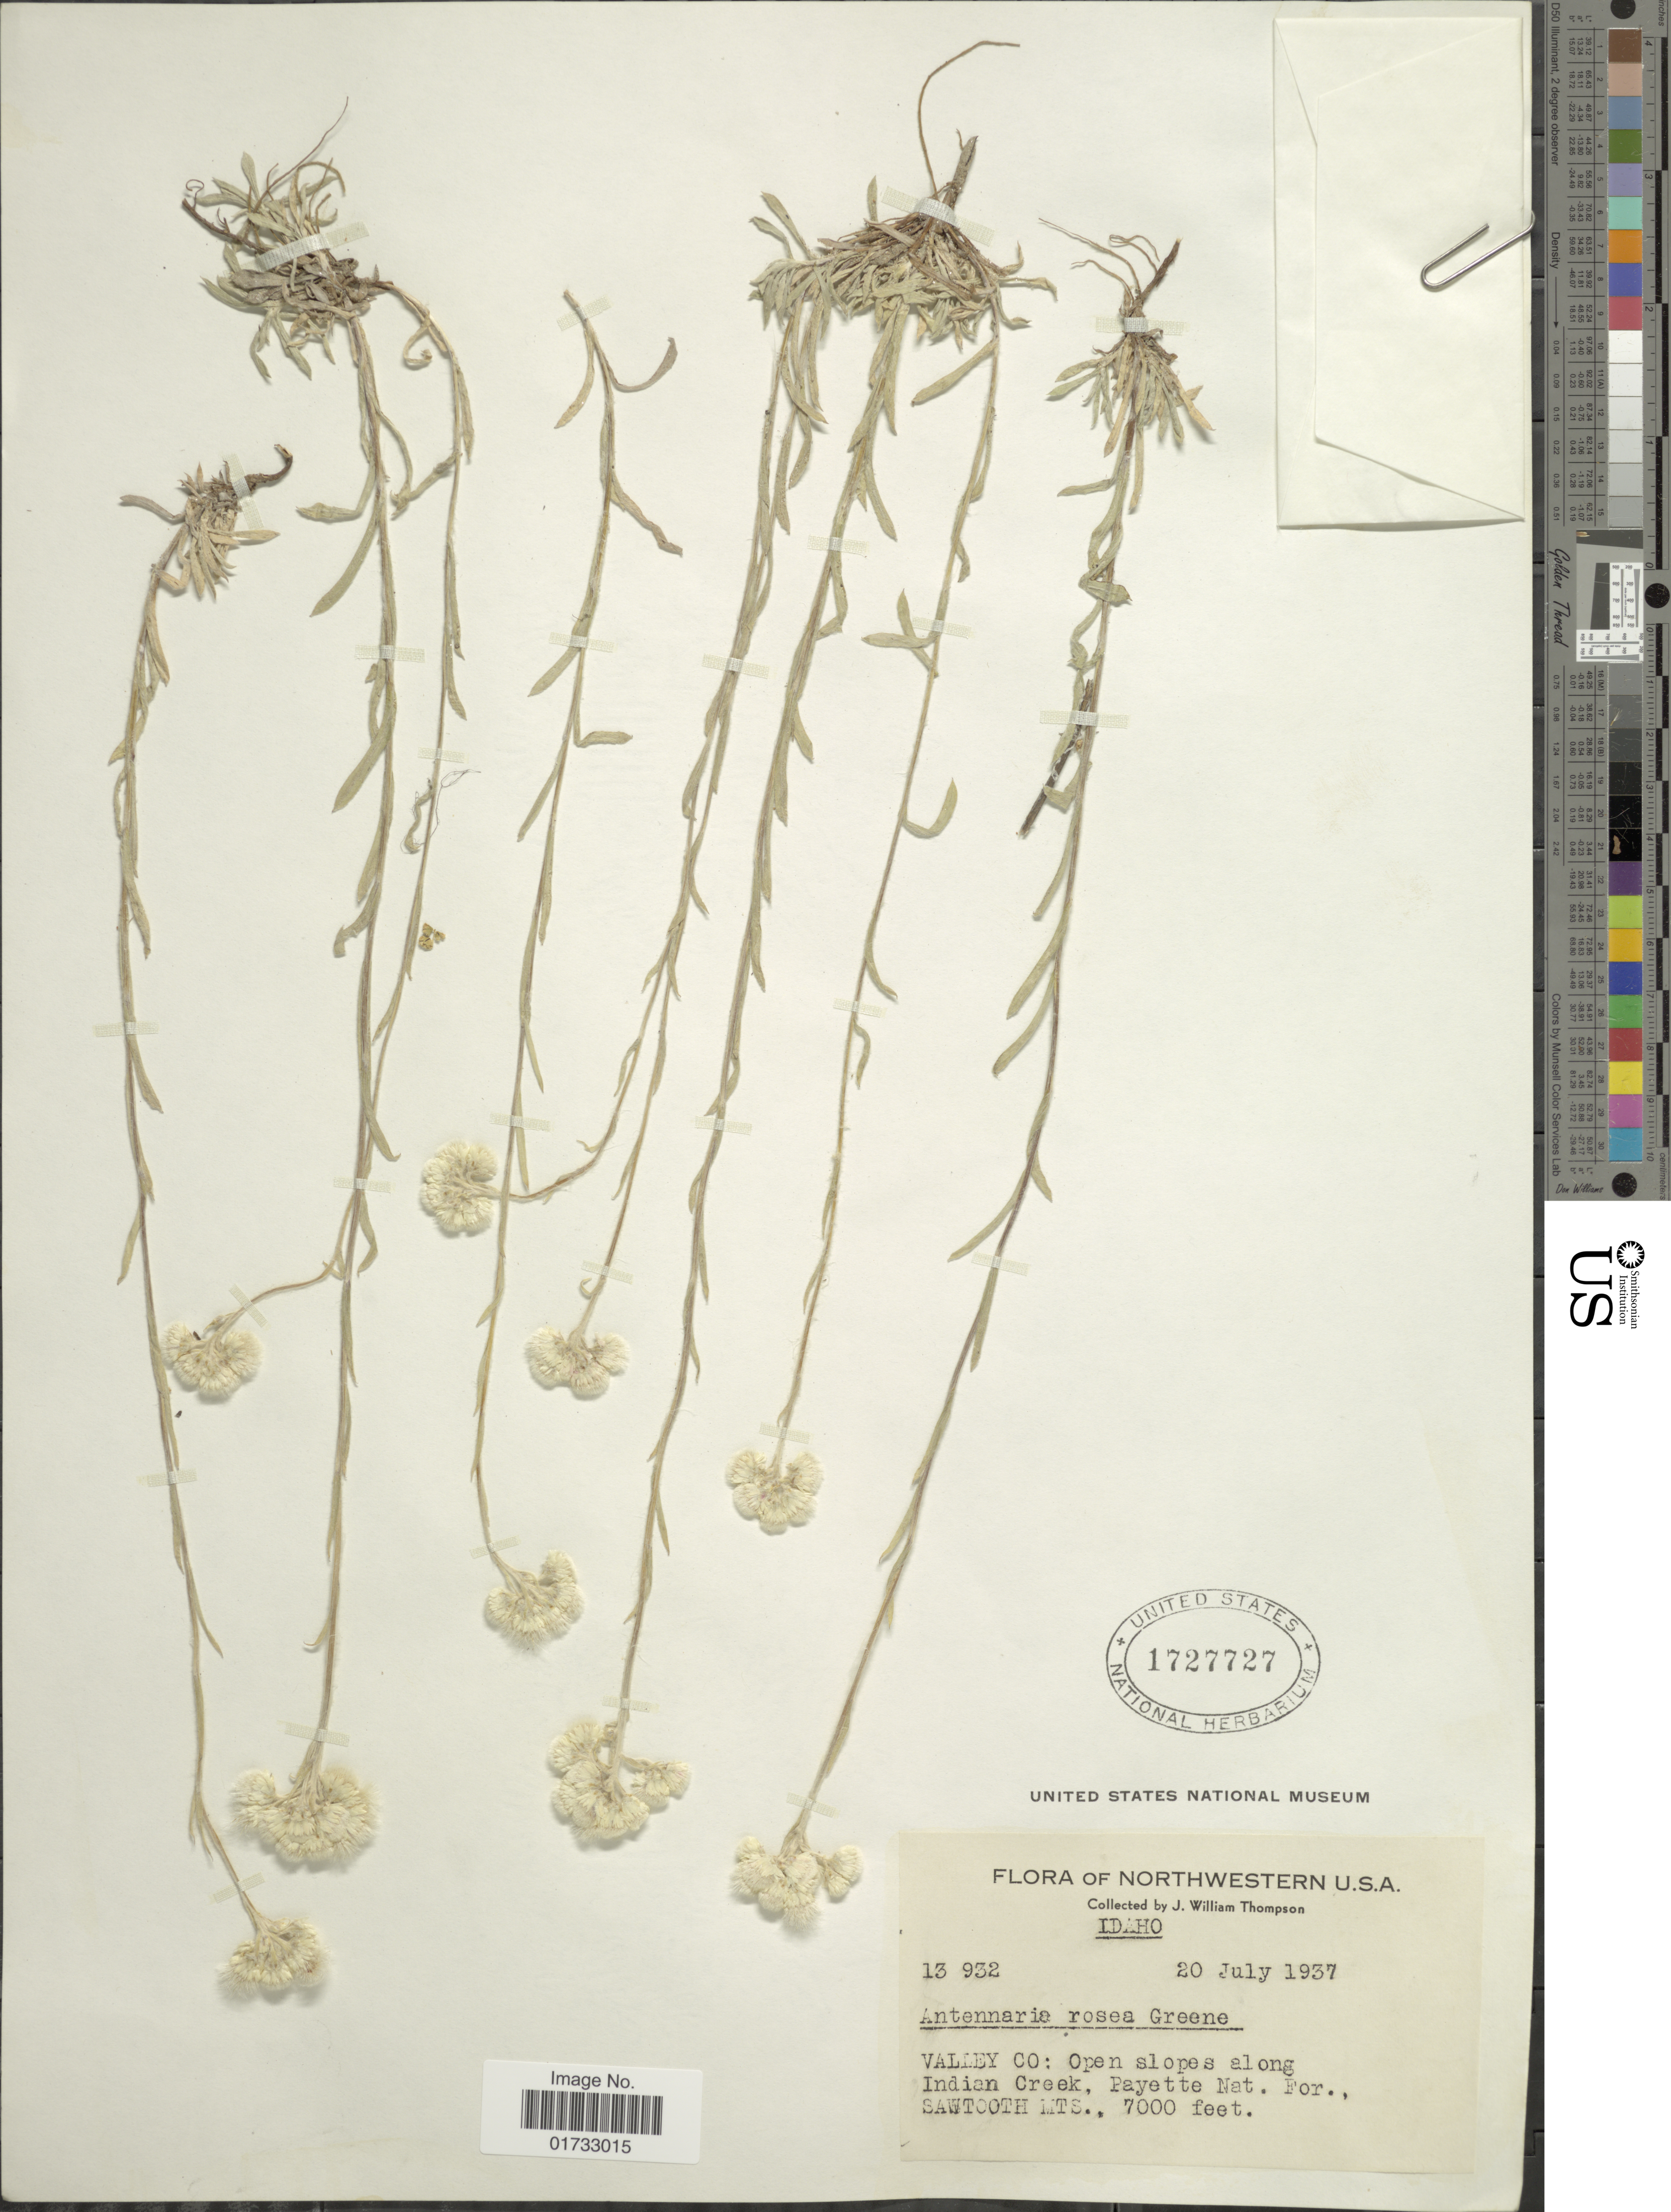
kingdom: Plantae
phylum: Tracheophyta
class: Magnoliopsida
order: Asterales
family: Asteraceae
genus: Antennaria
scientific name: Antennaria rosea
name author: Greene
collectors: J. W. Thompson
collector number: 13932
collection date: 1937-07-20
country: United States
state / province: Idaho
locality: Northwestern U.S.A., Valley Co: open slopes along Indian Creek, Payette Nat. For., Sawtooth Mts.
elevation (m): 2134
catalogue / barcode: US 1727727